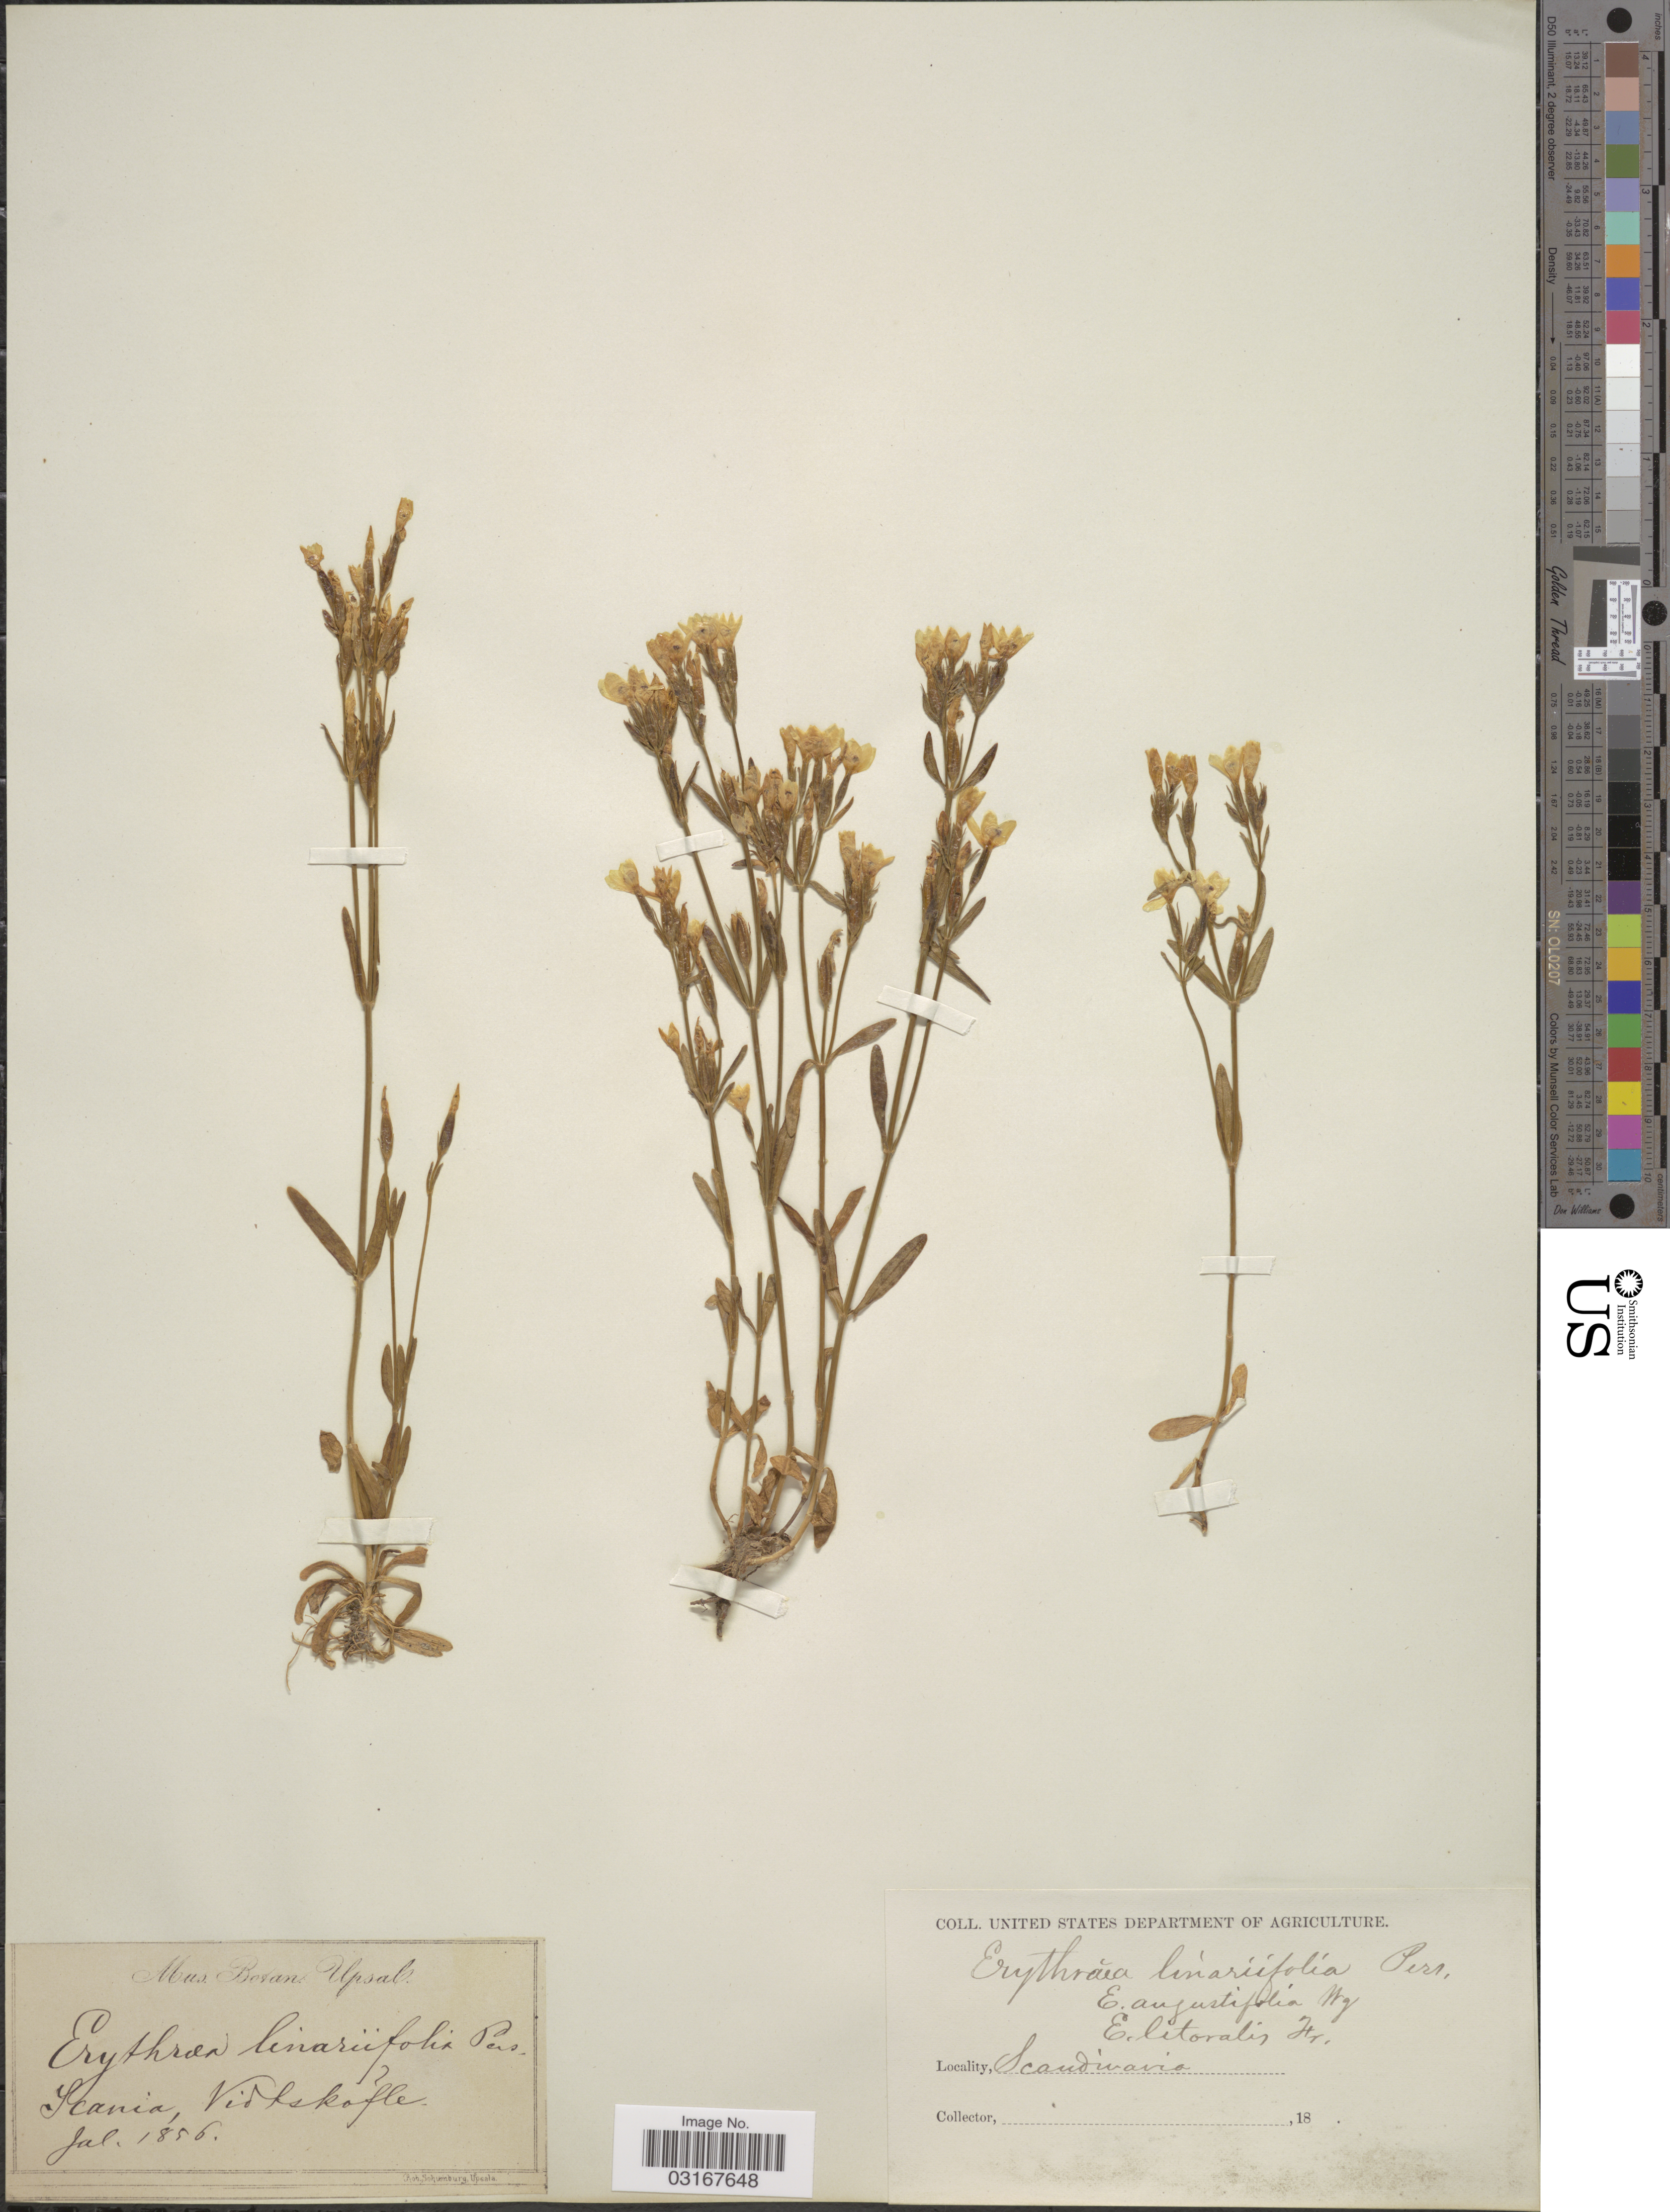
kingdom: Plantae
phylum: Tracheophyta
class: Magnoliopsida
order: Gentianales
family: Gentianaceae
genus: Erythraea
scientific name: Erythraea linearifolia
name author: Boiss.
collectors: United States Department of Agriculture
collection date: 1856-07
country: Sweden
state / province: Skåne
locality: Scania, Vidtskofle [= Vittskövle]. Scandinavia.